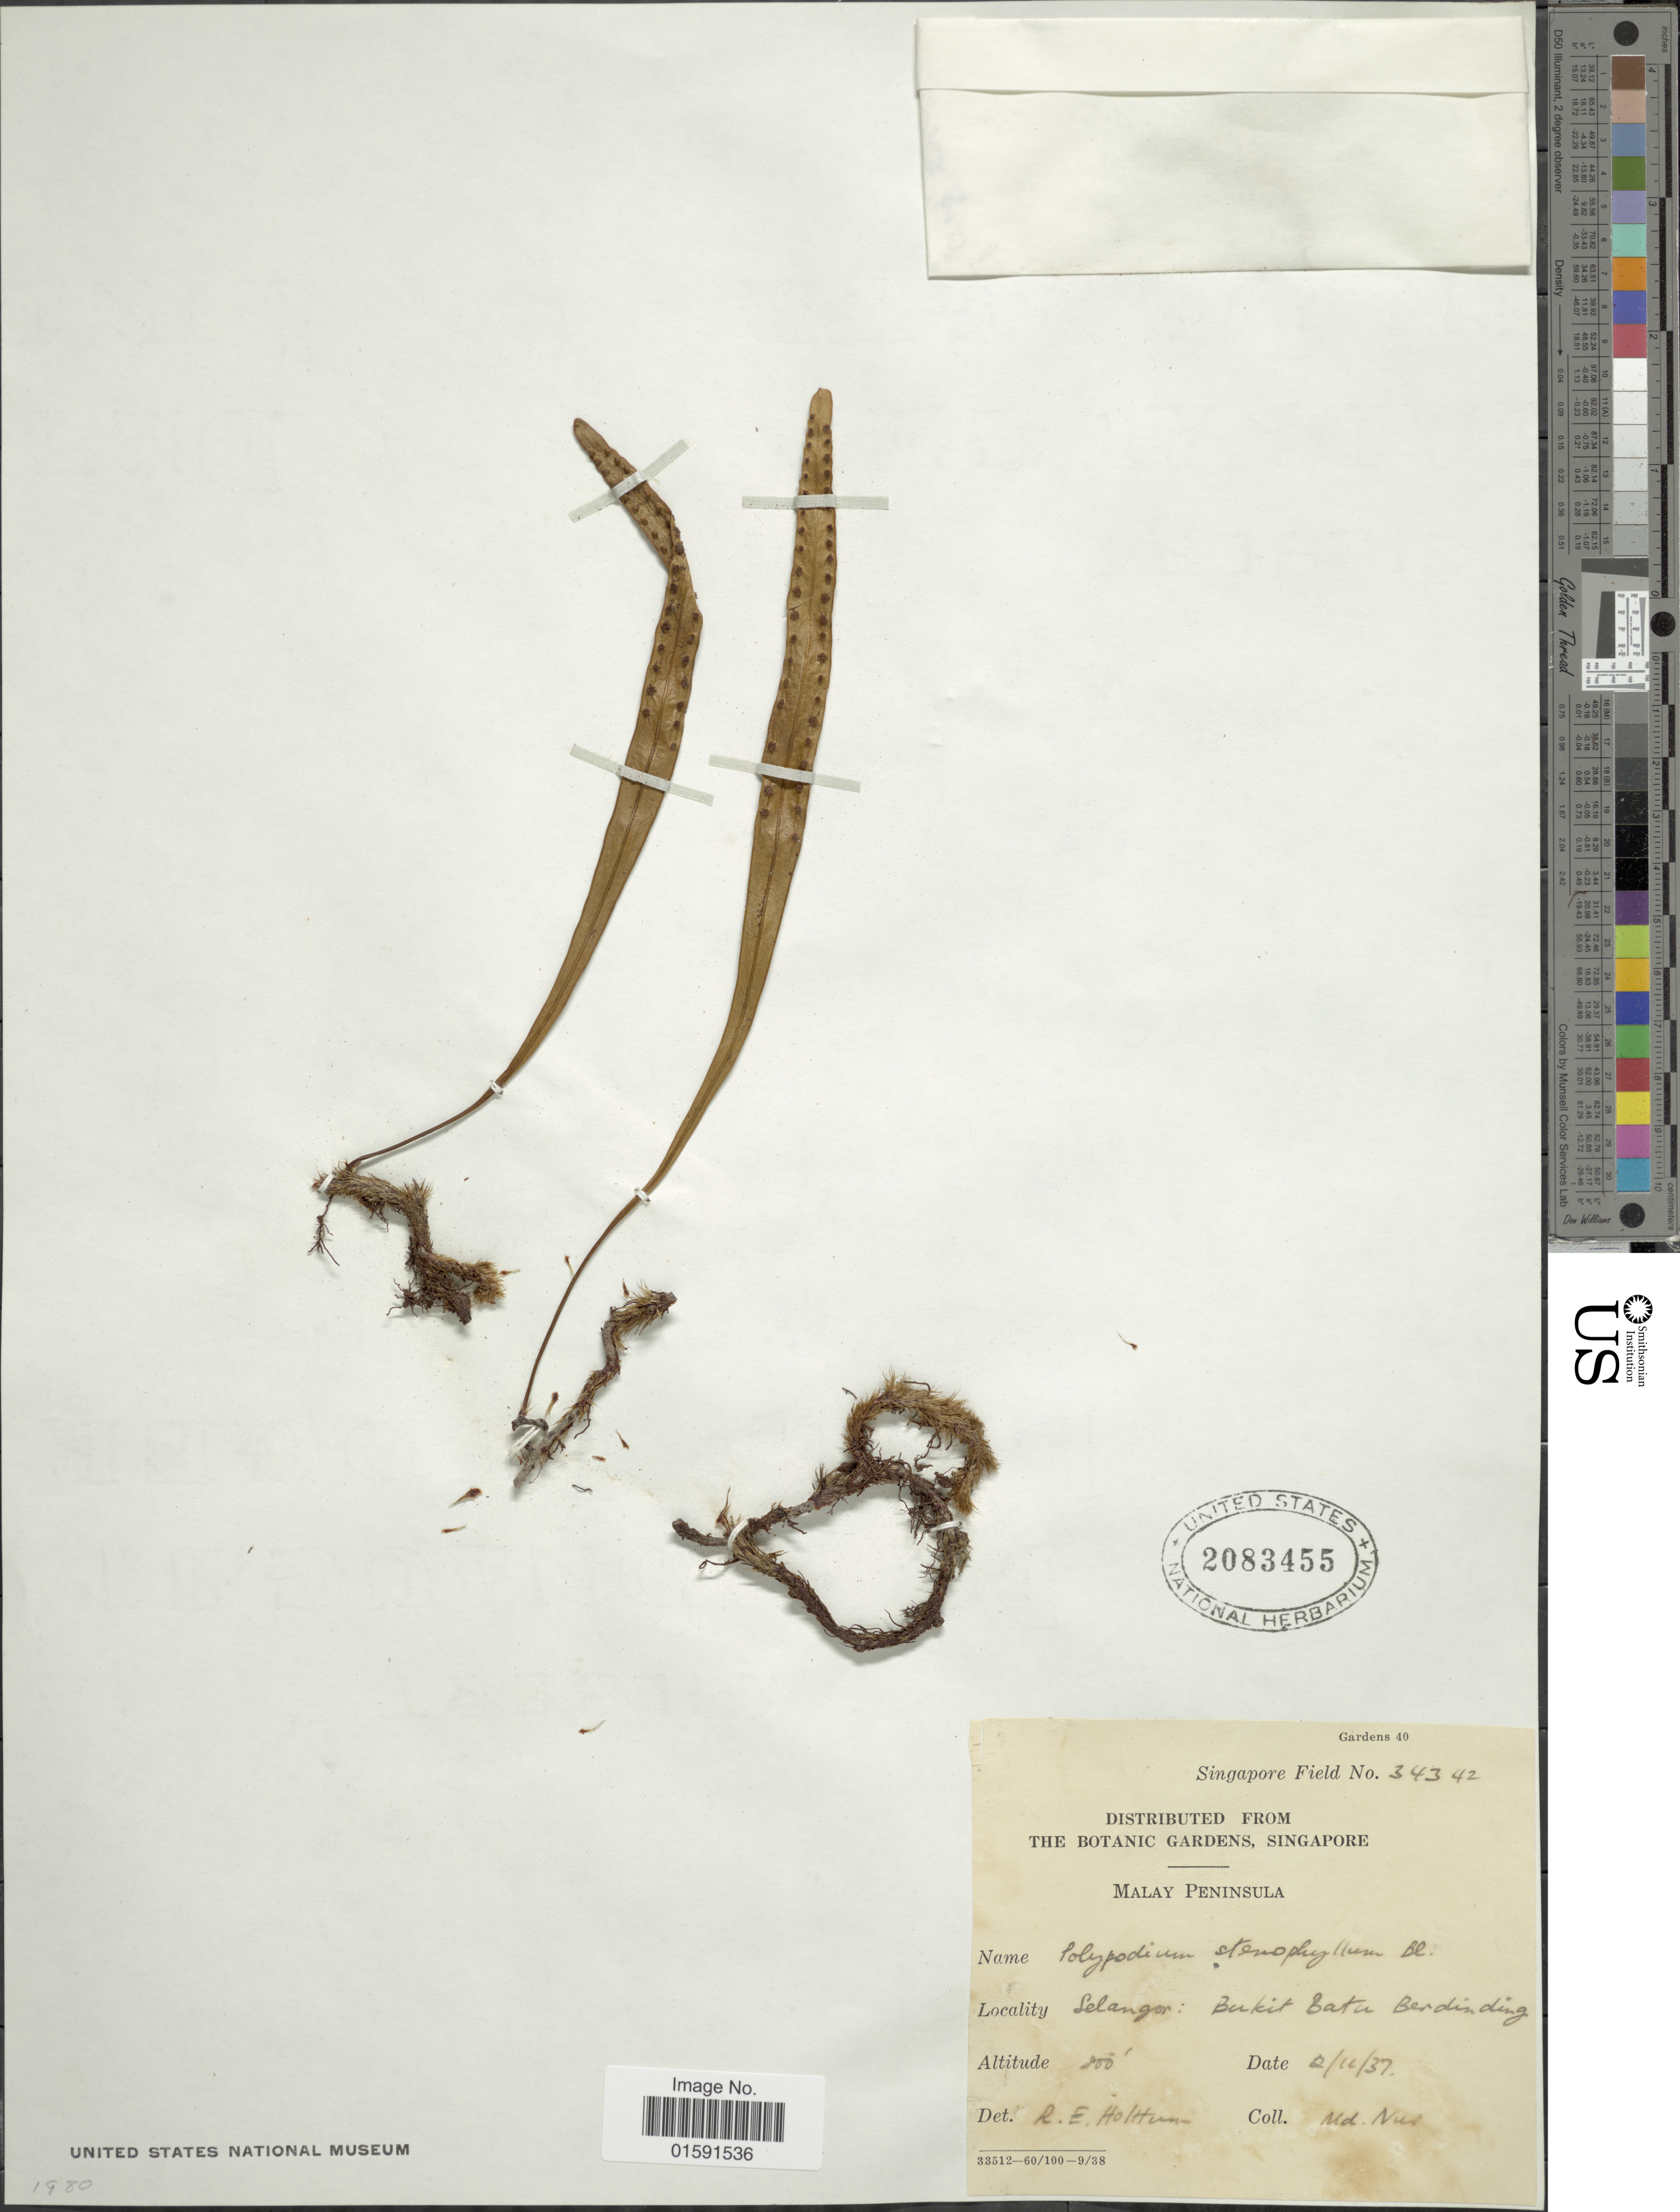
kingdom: Plantae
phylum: Tracheophyta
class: Polypodiopsida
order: Polypodiales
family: Polypodiaceae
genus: Selliguea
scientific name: Selliguea stenophylla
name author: (Blume)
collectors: M. Nur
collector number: Singapore Field 34342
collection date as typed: Transcribed d/m/y: 2/11/37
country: Malaysia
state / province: Selangor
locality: Selangor: Bukit Batu Berdinding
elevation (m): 244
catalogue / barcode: US 2083455